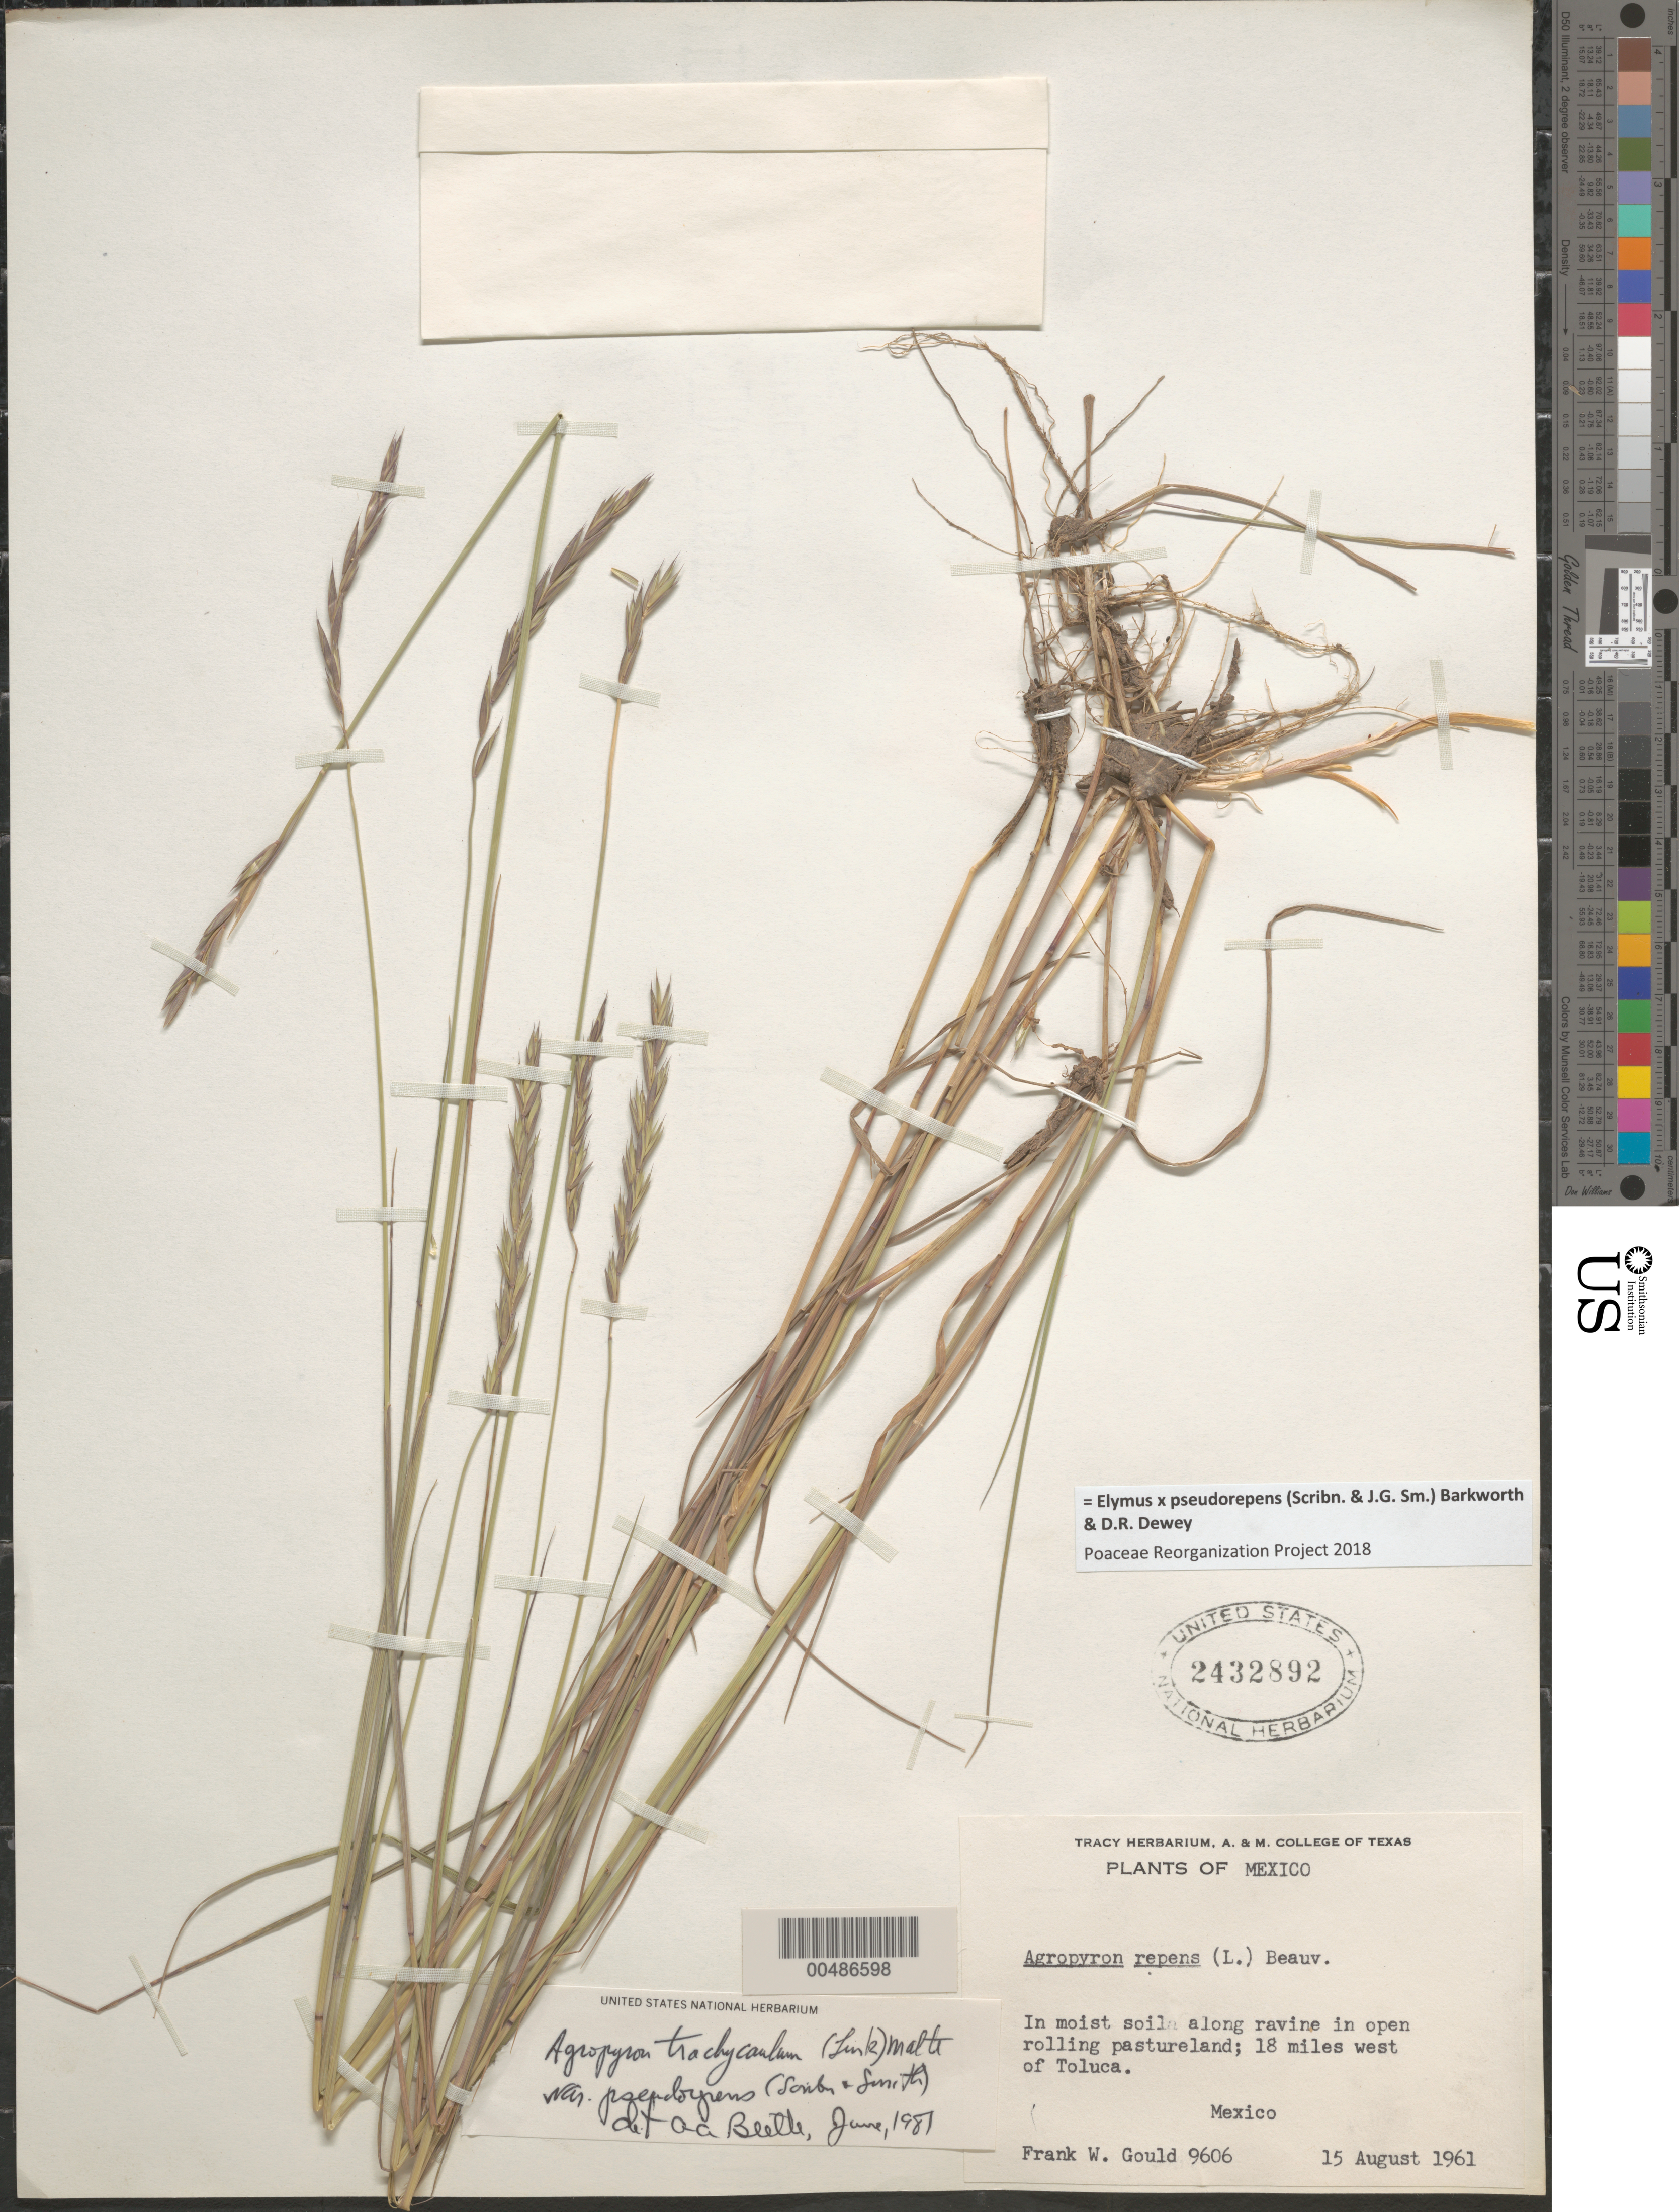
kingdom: Plantae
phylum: Tracheophyta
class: Liliopsida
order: Poales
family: Poaceae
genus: Elymus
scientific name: Elymus x pseudorepens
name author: (Scribn. & J.G. Sm.) Barkworth & Dewey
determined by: Poaceae Reorganization Project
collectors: F. W. Gould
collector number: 9606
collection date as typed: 15 Aug 1961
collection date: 1961-08-15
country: Mexico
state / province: México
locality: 18 mi W of Toluca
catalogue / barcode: US 2432892